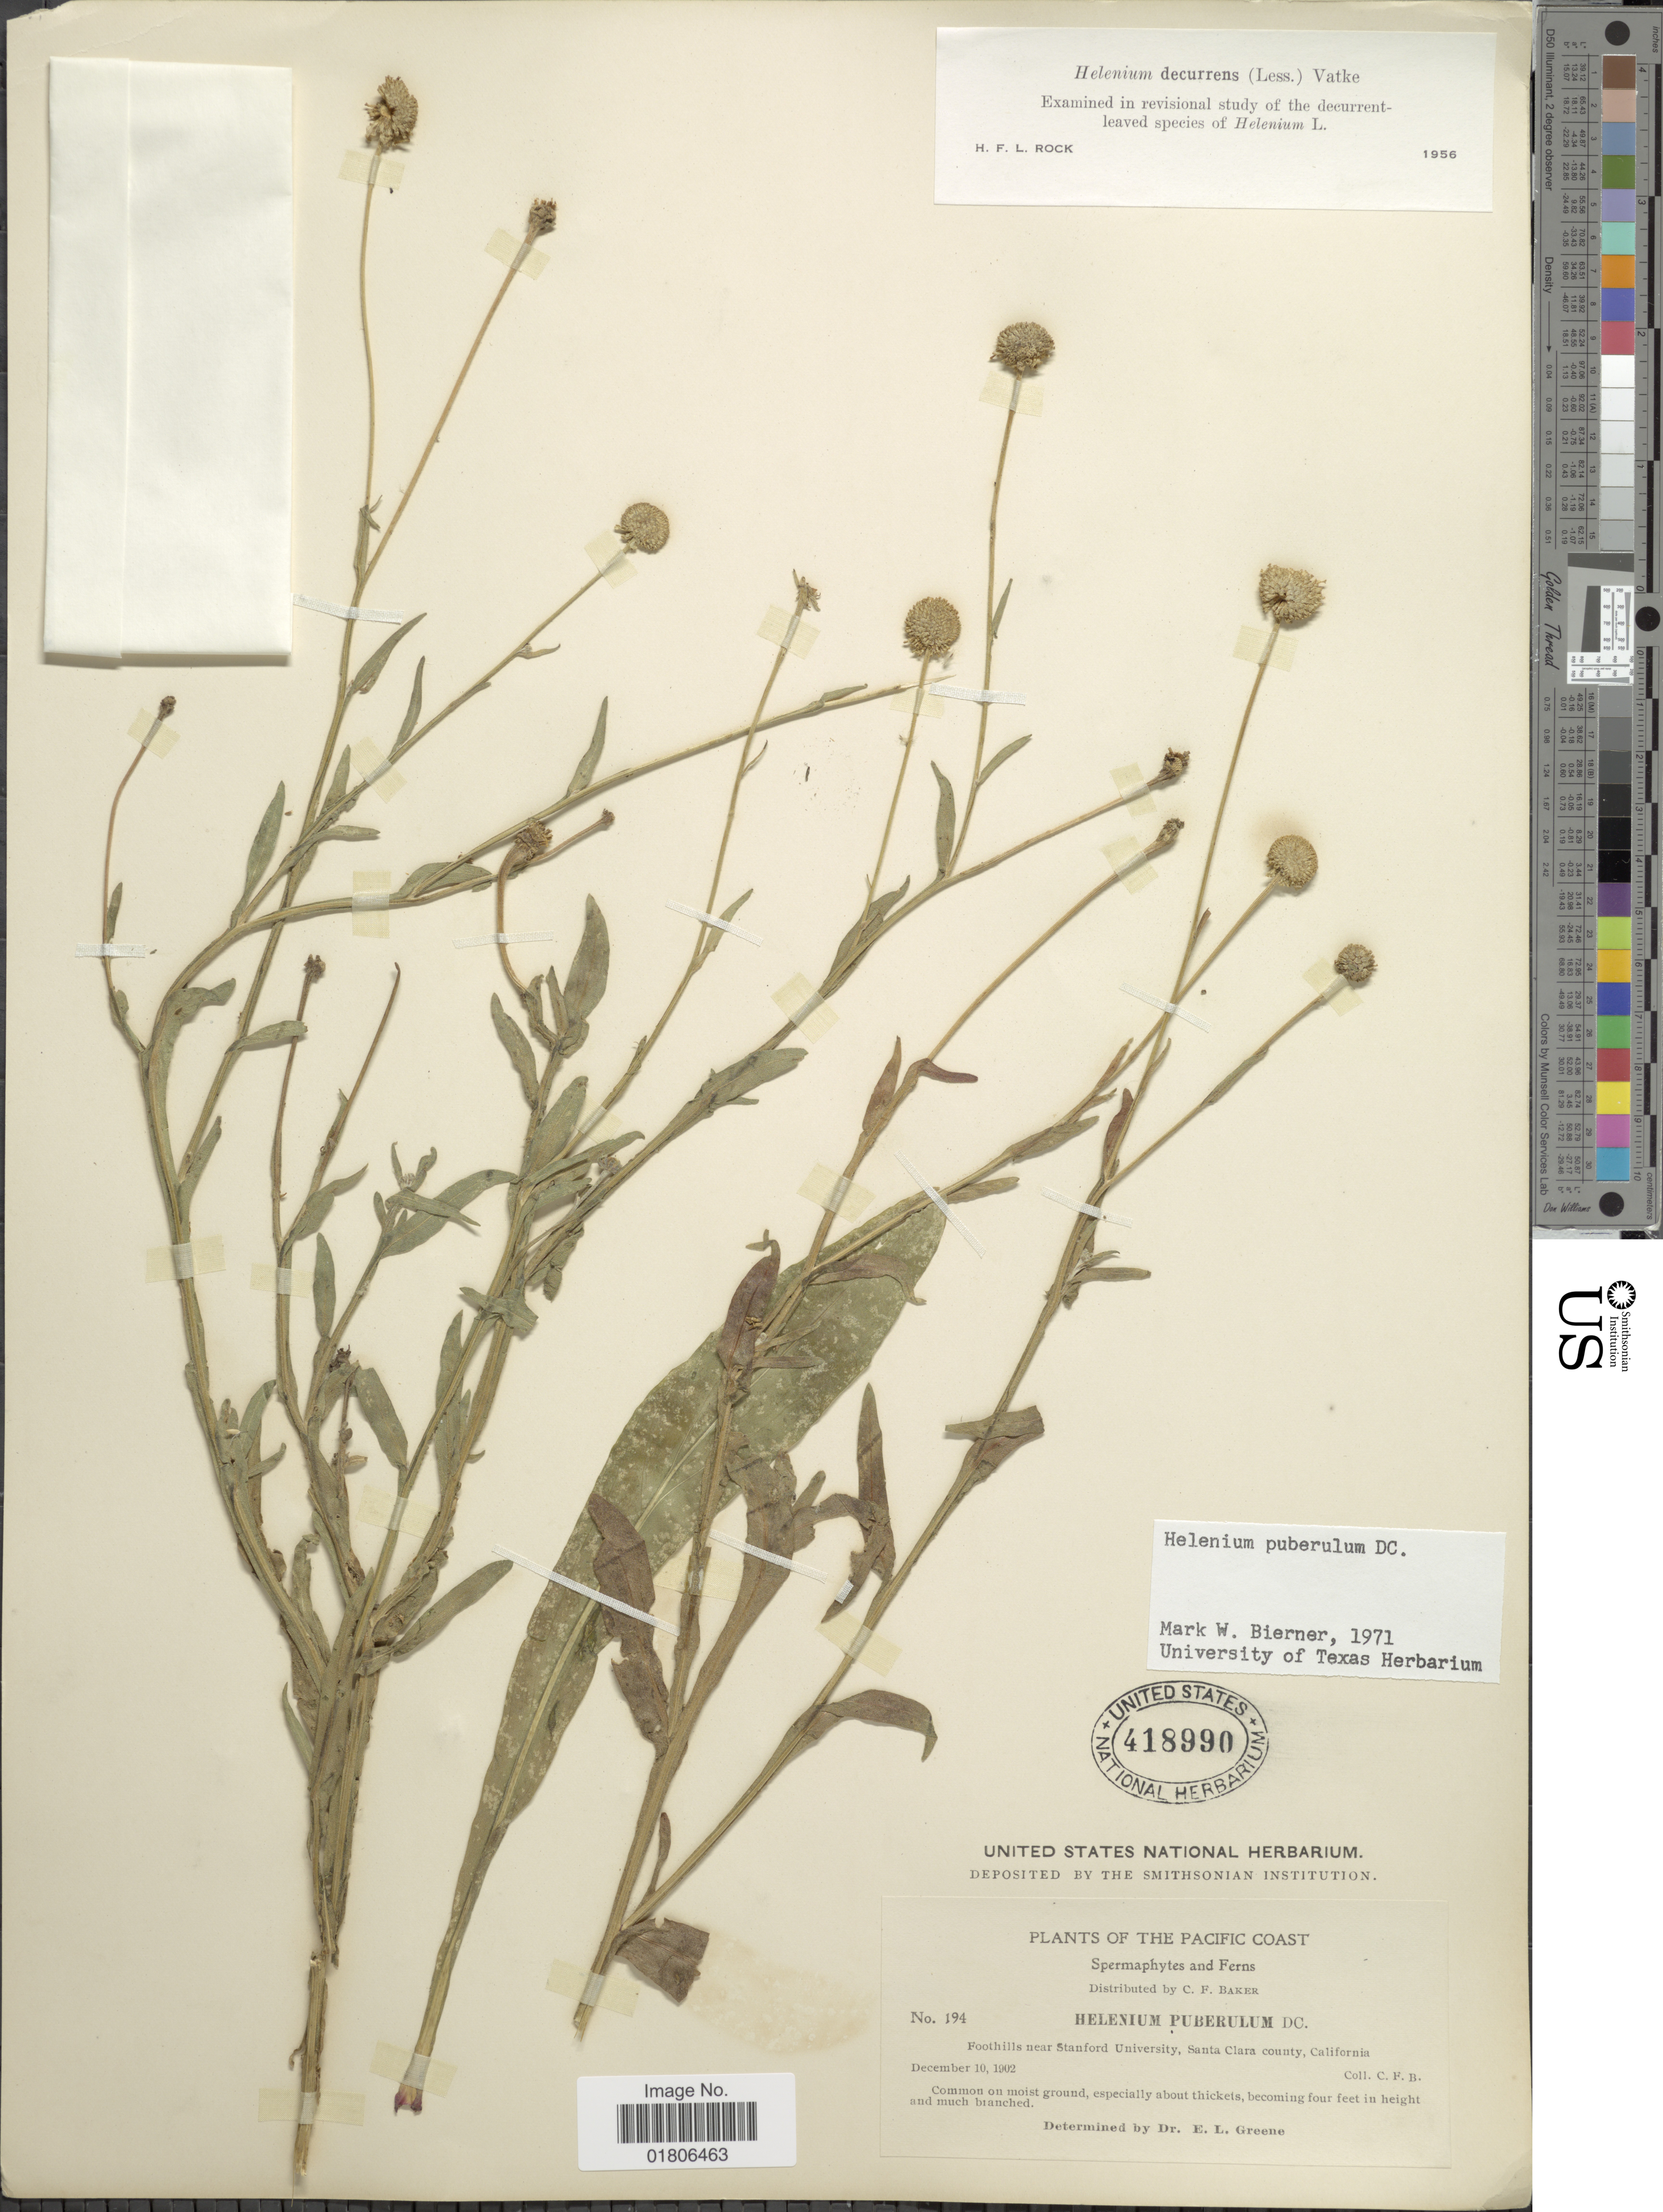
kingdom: Plantae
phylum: Tracheophyta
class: Magnoliopsida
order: Asterales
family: Asteraceae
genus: Helenium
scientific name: Helenium pinnatifidum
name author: (Schwein. ex Nutt.) Rydb.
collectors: C. F. Baker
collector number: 194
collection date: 1902-12-10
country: United States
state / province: California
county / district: Santa Clara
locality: The Pacific Coast, Foothills near Stanford University, Santa Clara county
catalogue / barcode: US 418990